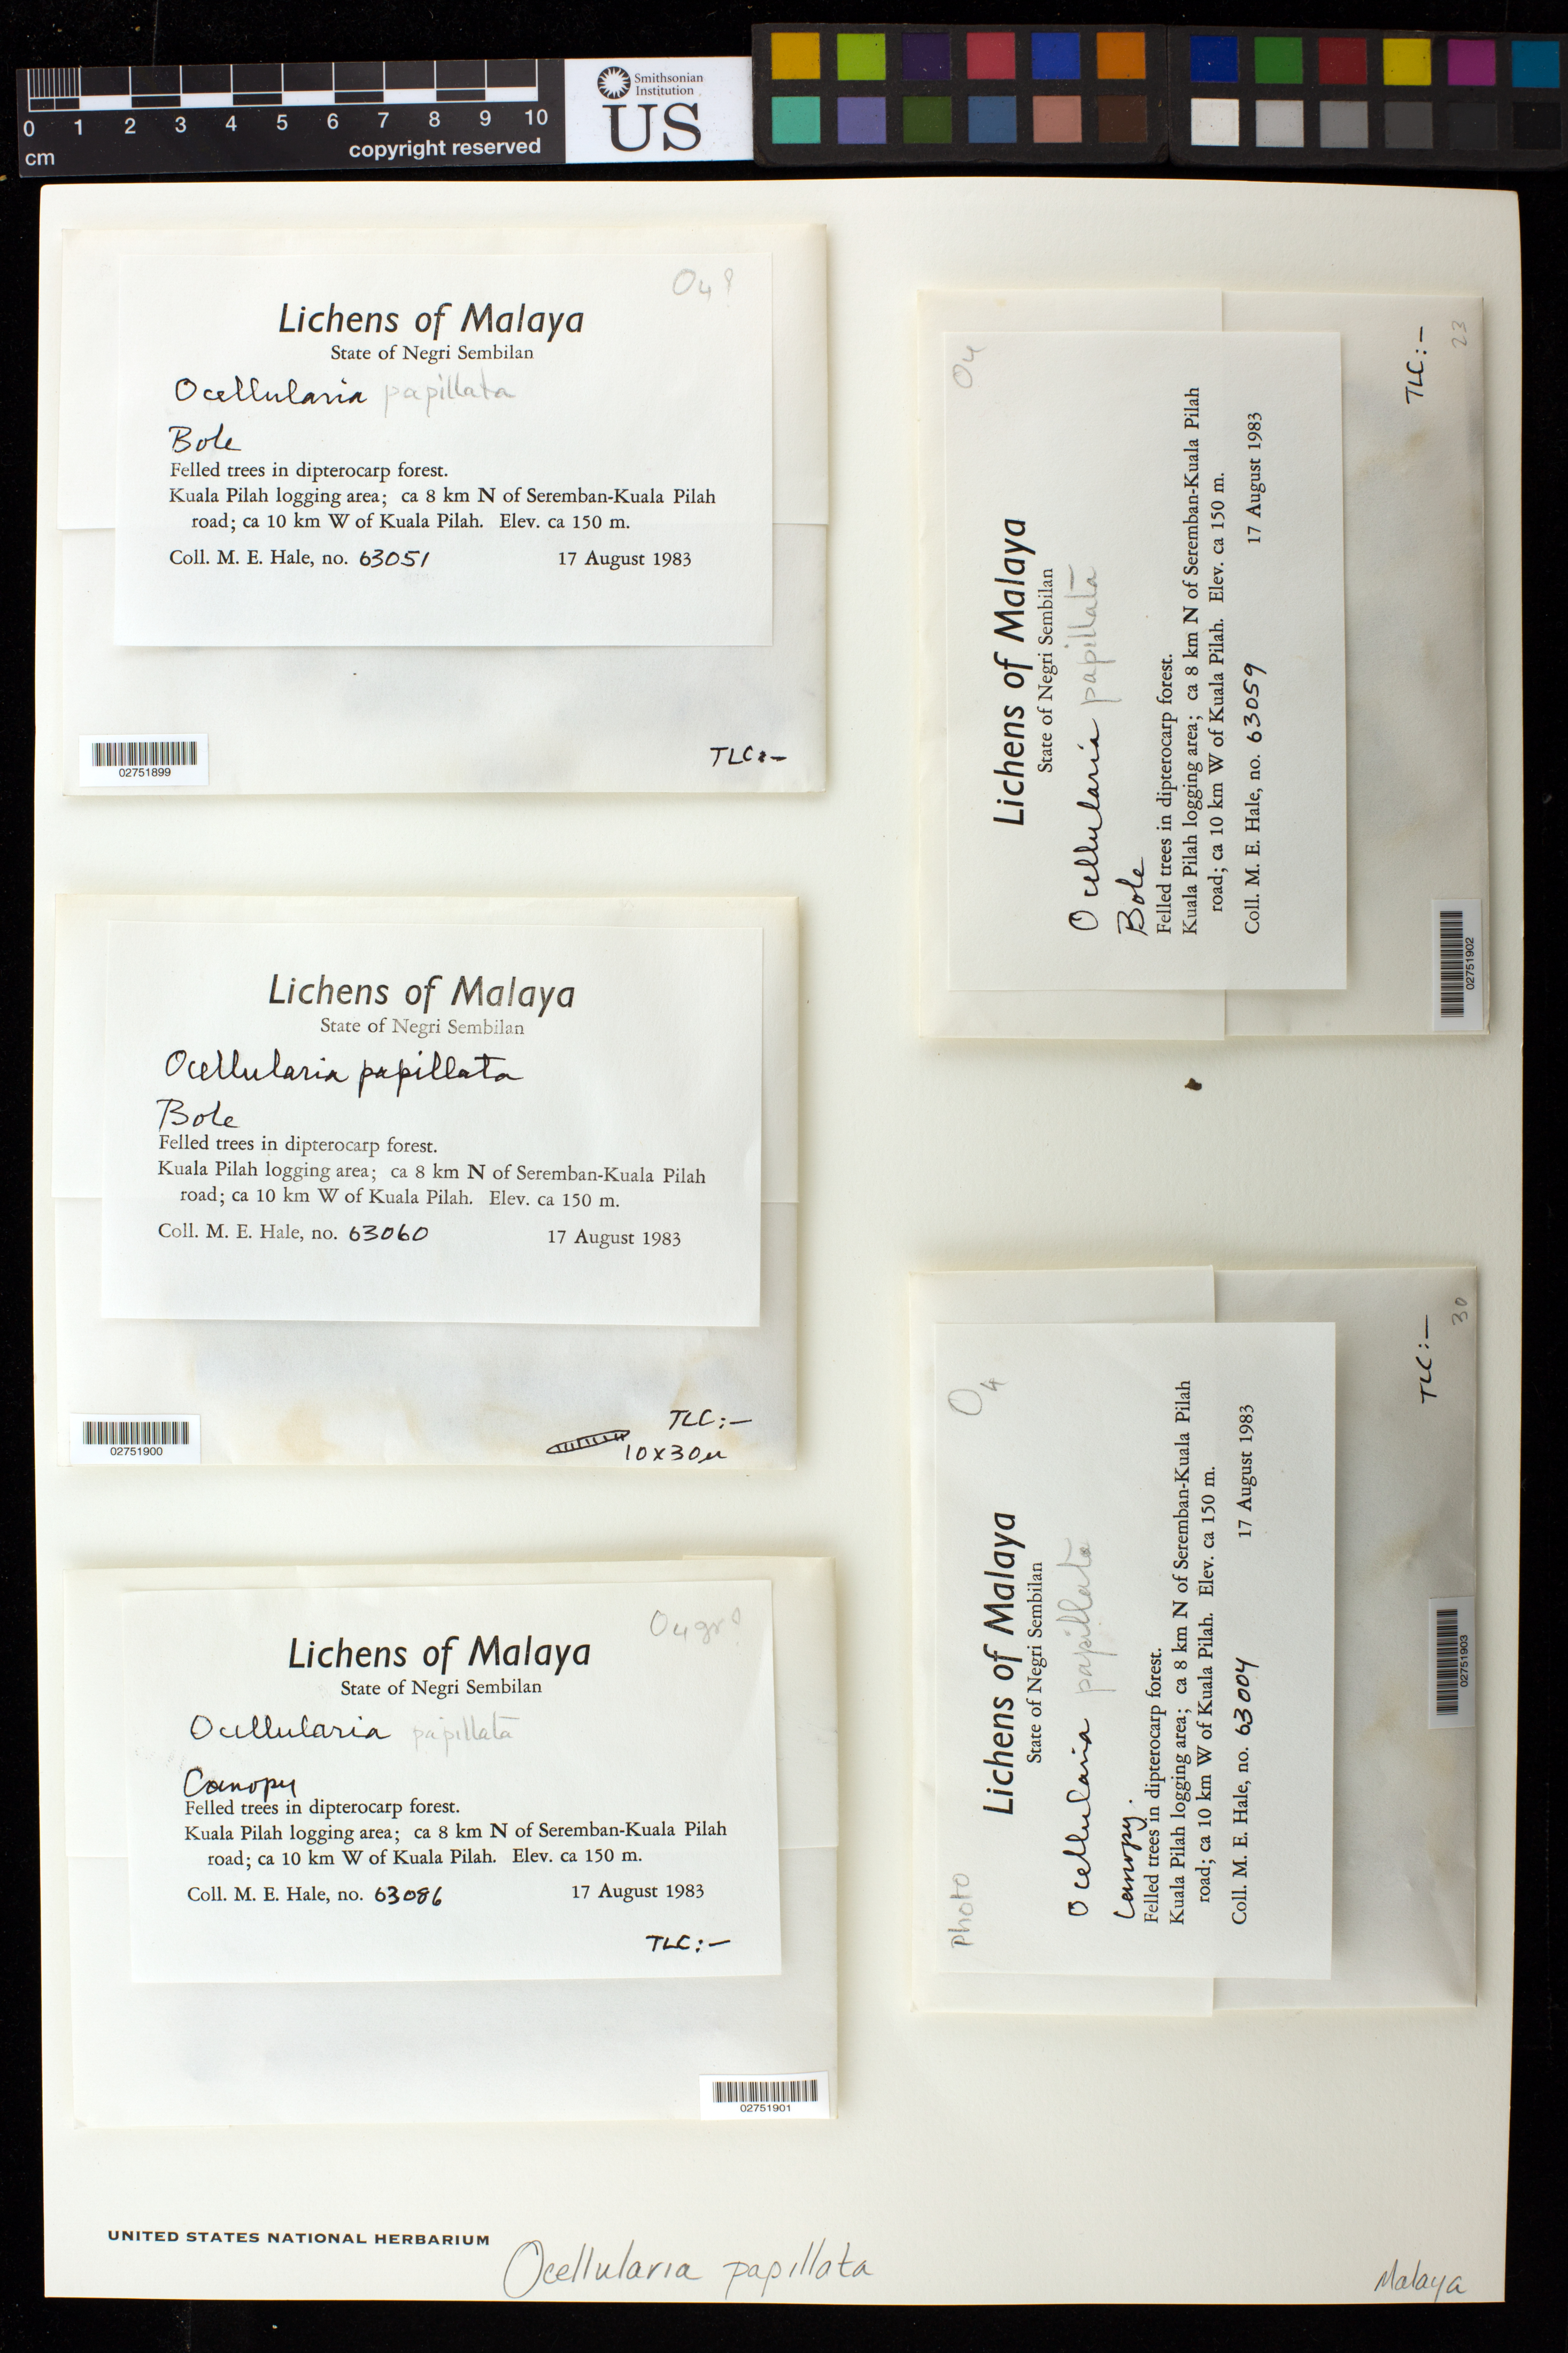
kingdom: Fungi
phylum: Ascomycota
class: Lecanoromycetes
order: Ostropales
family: Graphidaceae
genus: Ocellularia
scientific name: Ocellularia papillata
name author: (Leight.) Zahlbr.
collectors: M. Hale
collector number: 63051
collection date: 1983-08-17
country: Malaysia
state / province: Negeri Sembilan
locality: Kuala Pilah logging area, 8 km N of Seremban-Kuala Pilah road, 10 km W of Kuala Pilah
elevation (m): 150